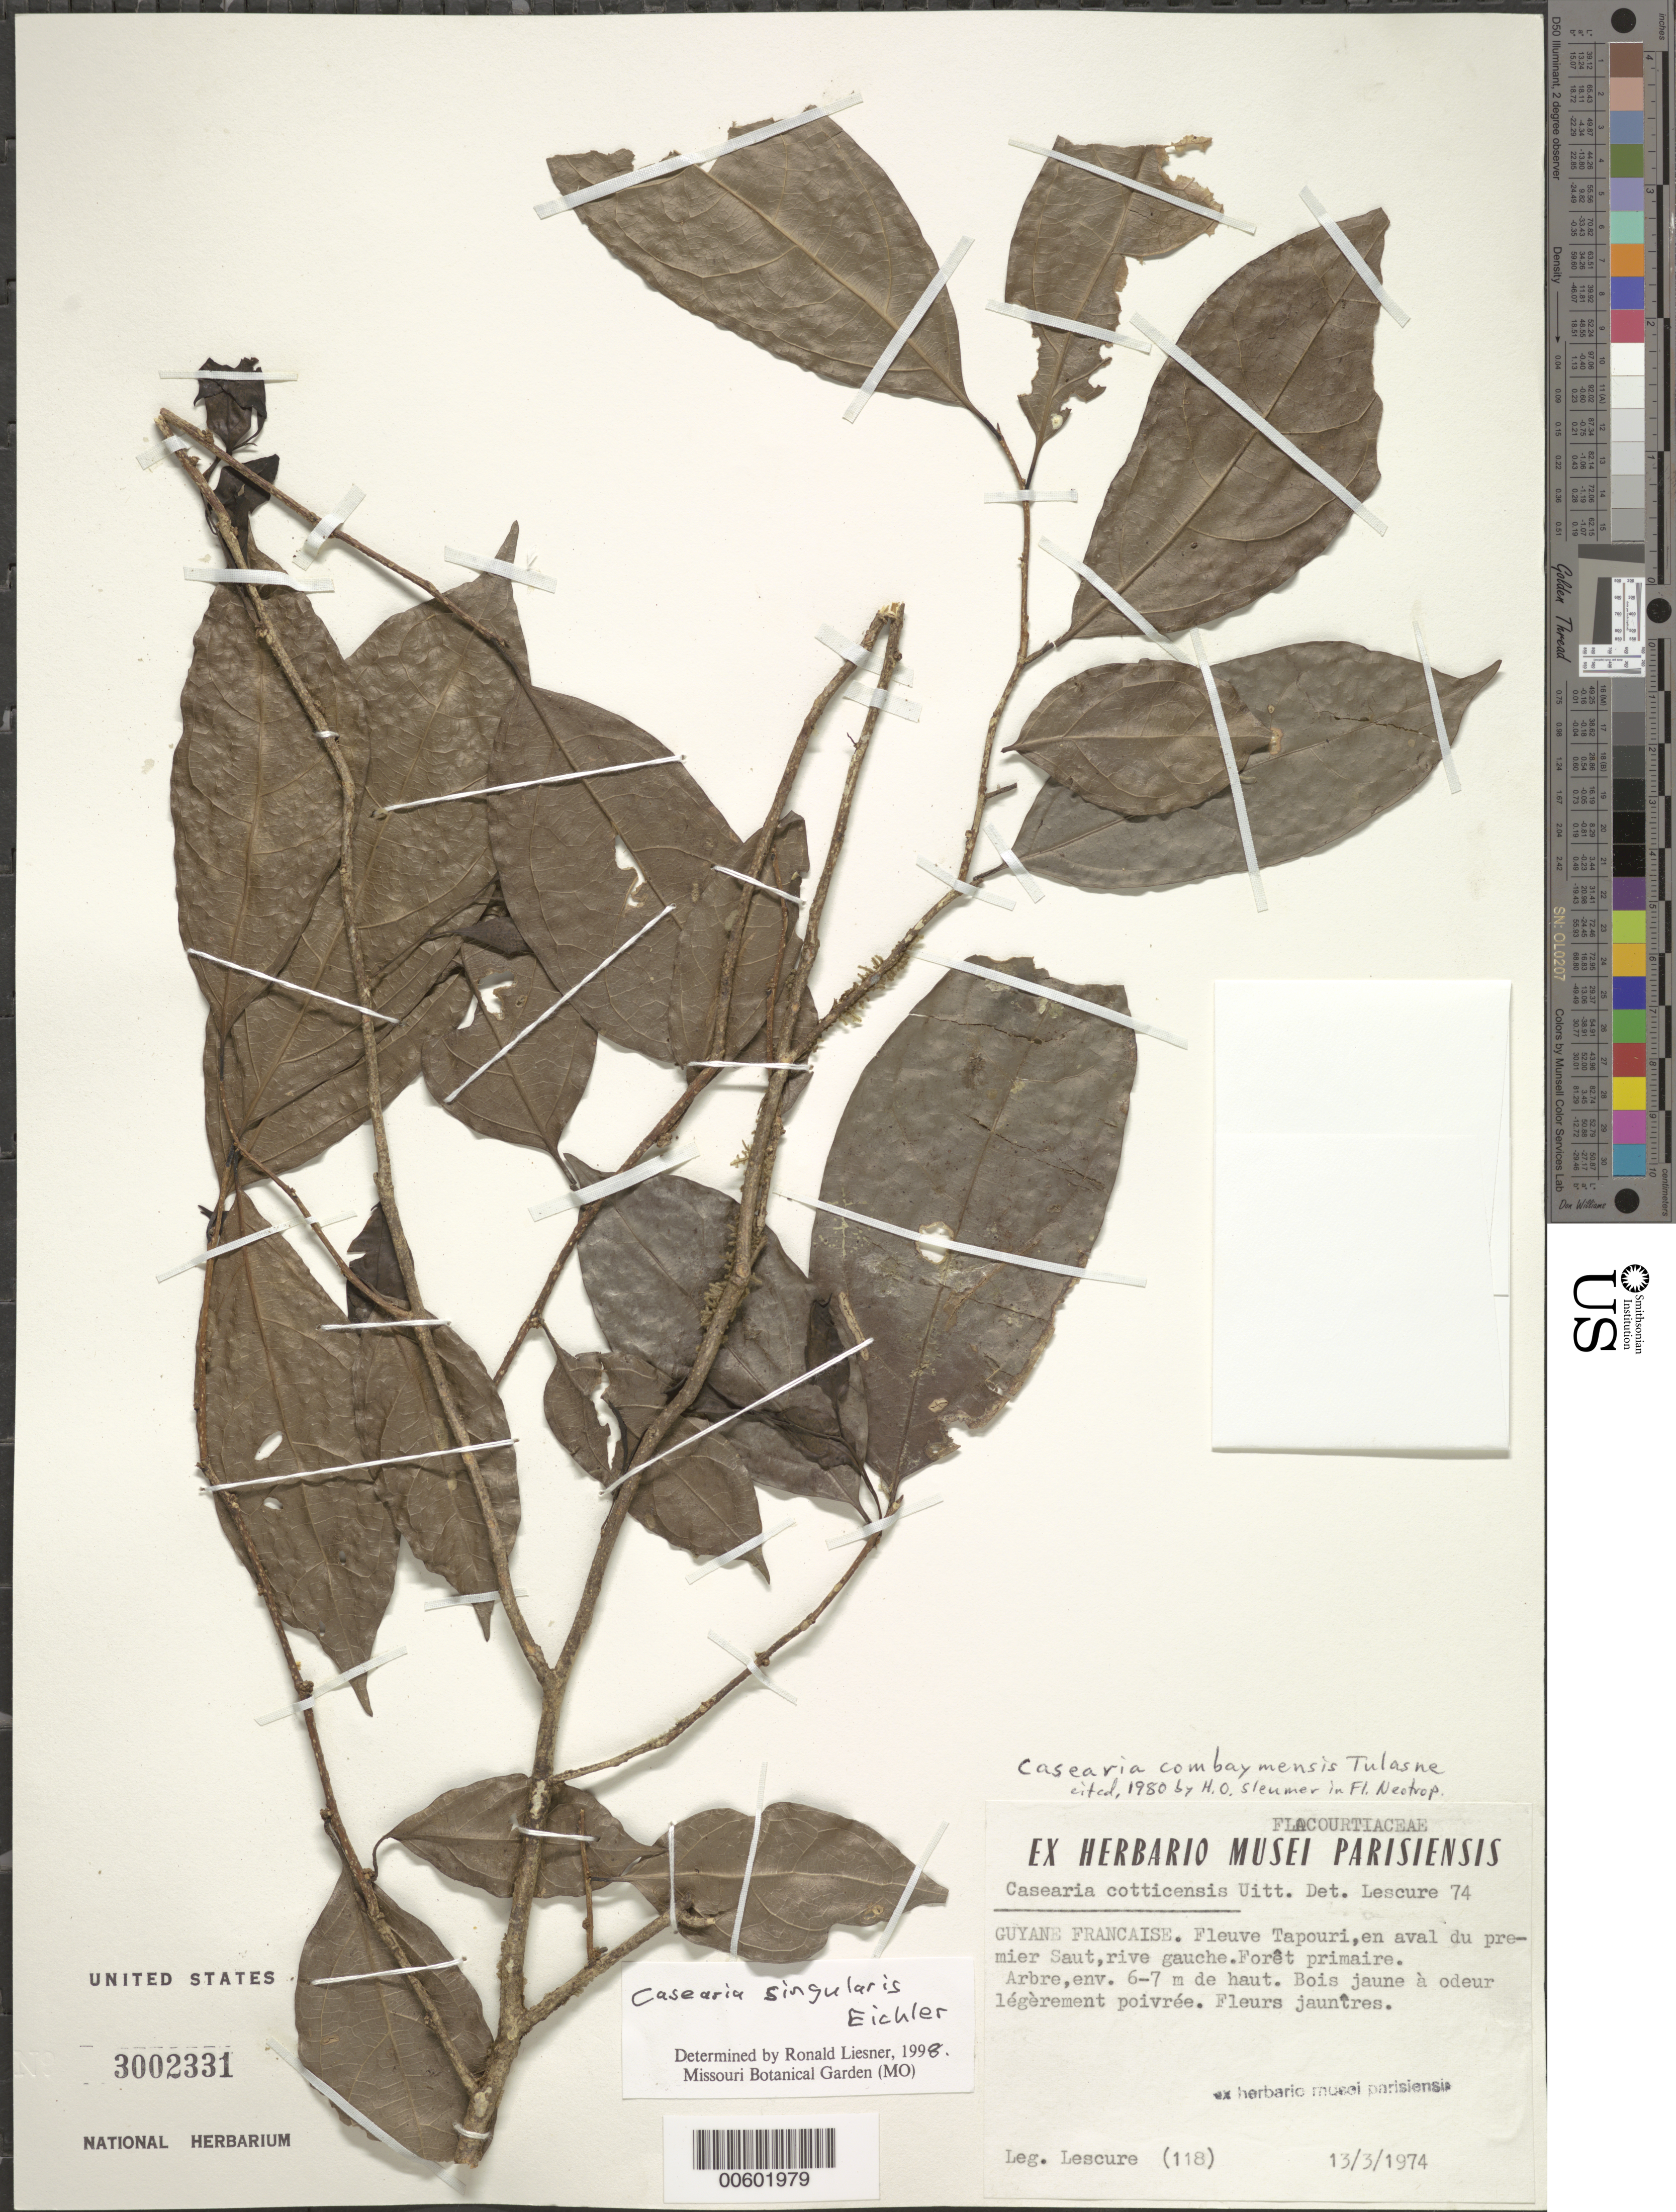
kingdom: Plantae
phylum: Tracheophyta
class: Magnoliopsida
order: Malpighiales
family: Salicaceae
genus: Casearia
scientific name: Casearia singularis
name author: Eichler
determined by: Liesner, R. L.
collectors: J.-P. Lescure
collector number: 118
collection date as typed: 13-Mar-74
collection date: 1974-03-13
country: French Guiana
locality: Grand Tamouri Creek, en aval du premier saut, rive gauche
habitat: Primary forest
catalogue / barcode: US 3002331